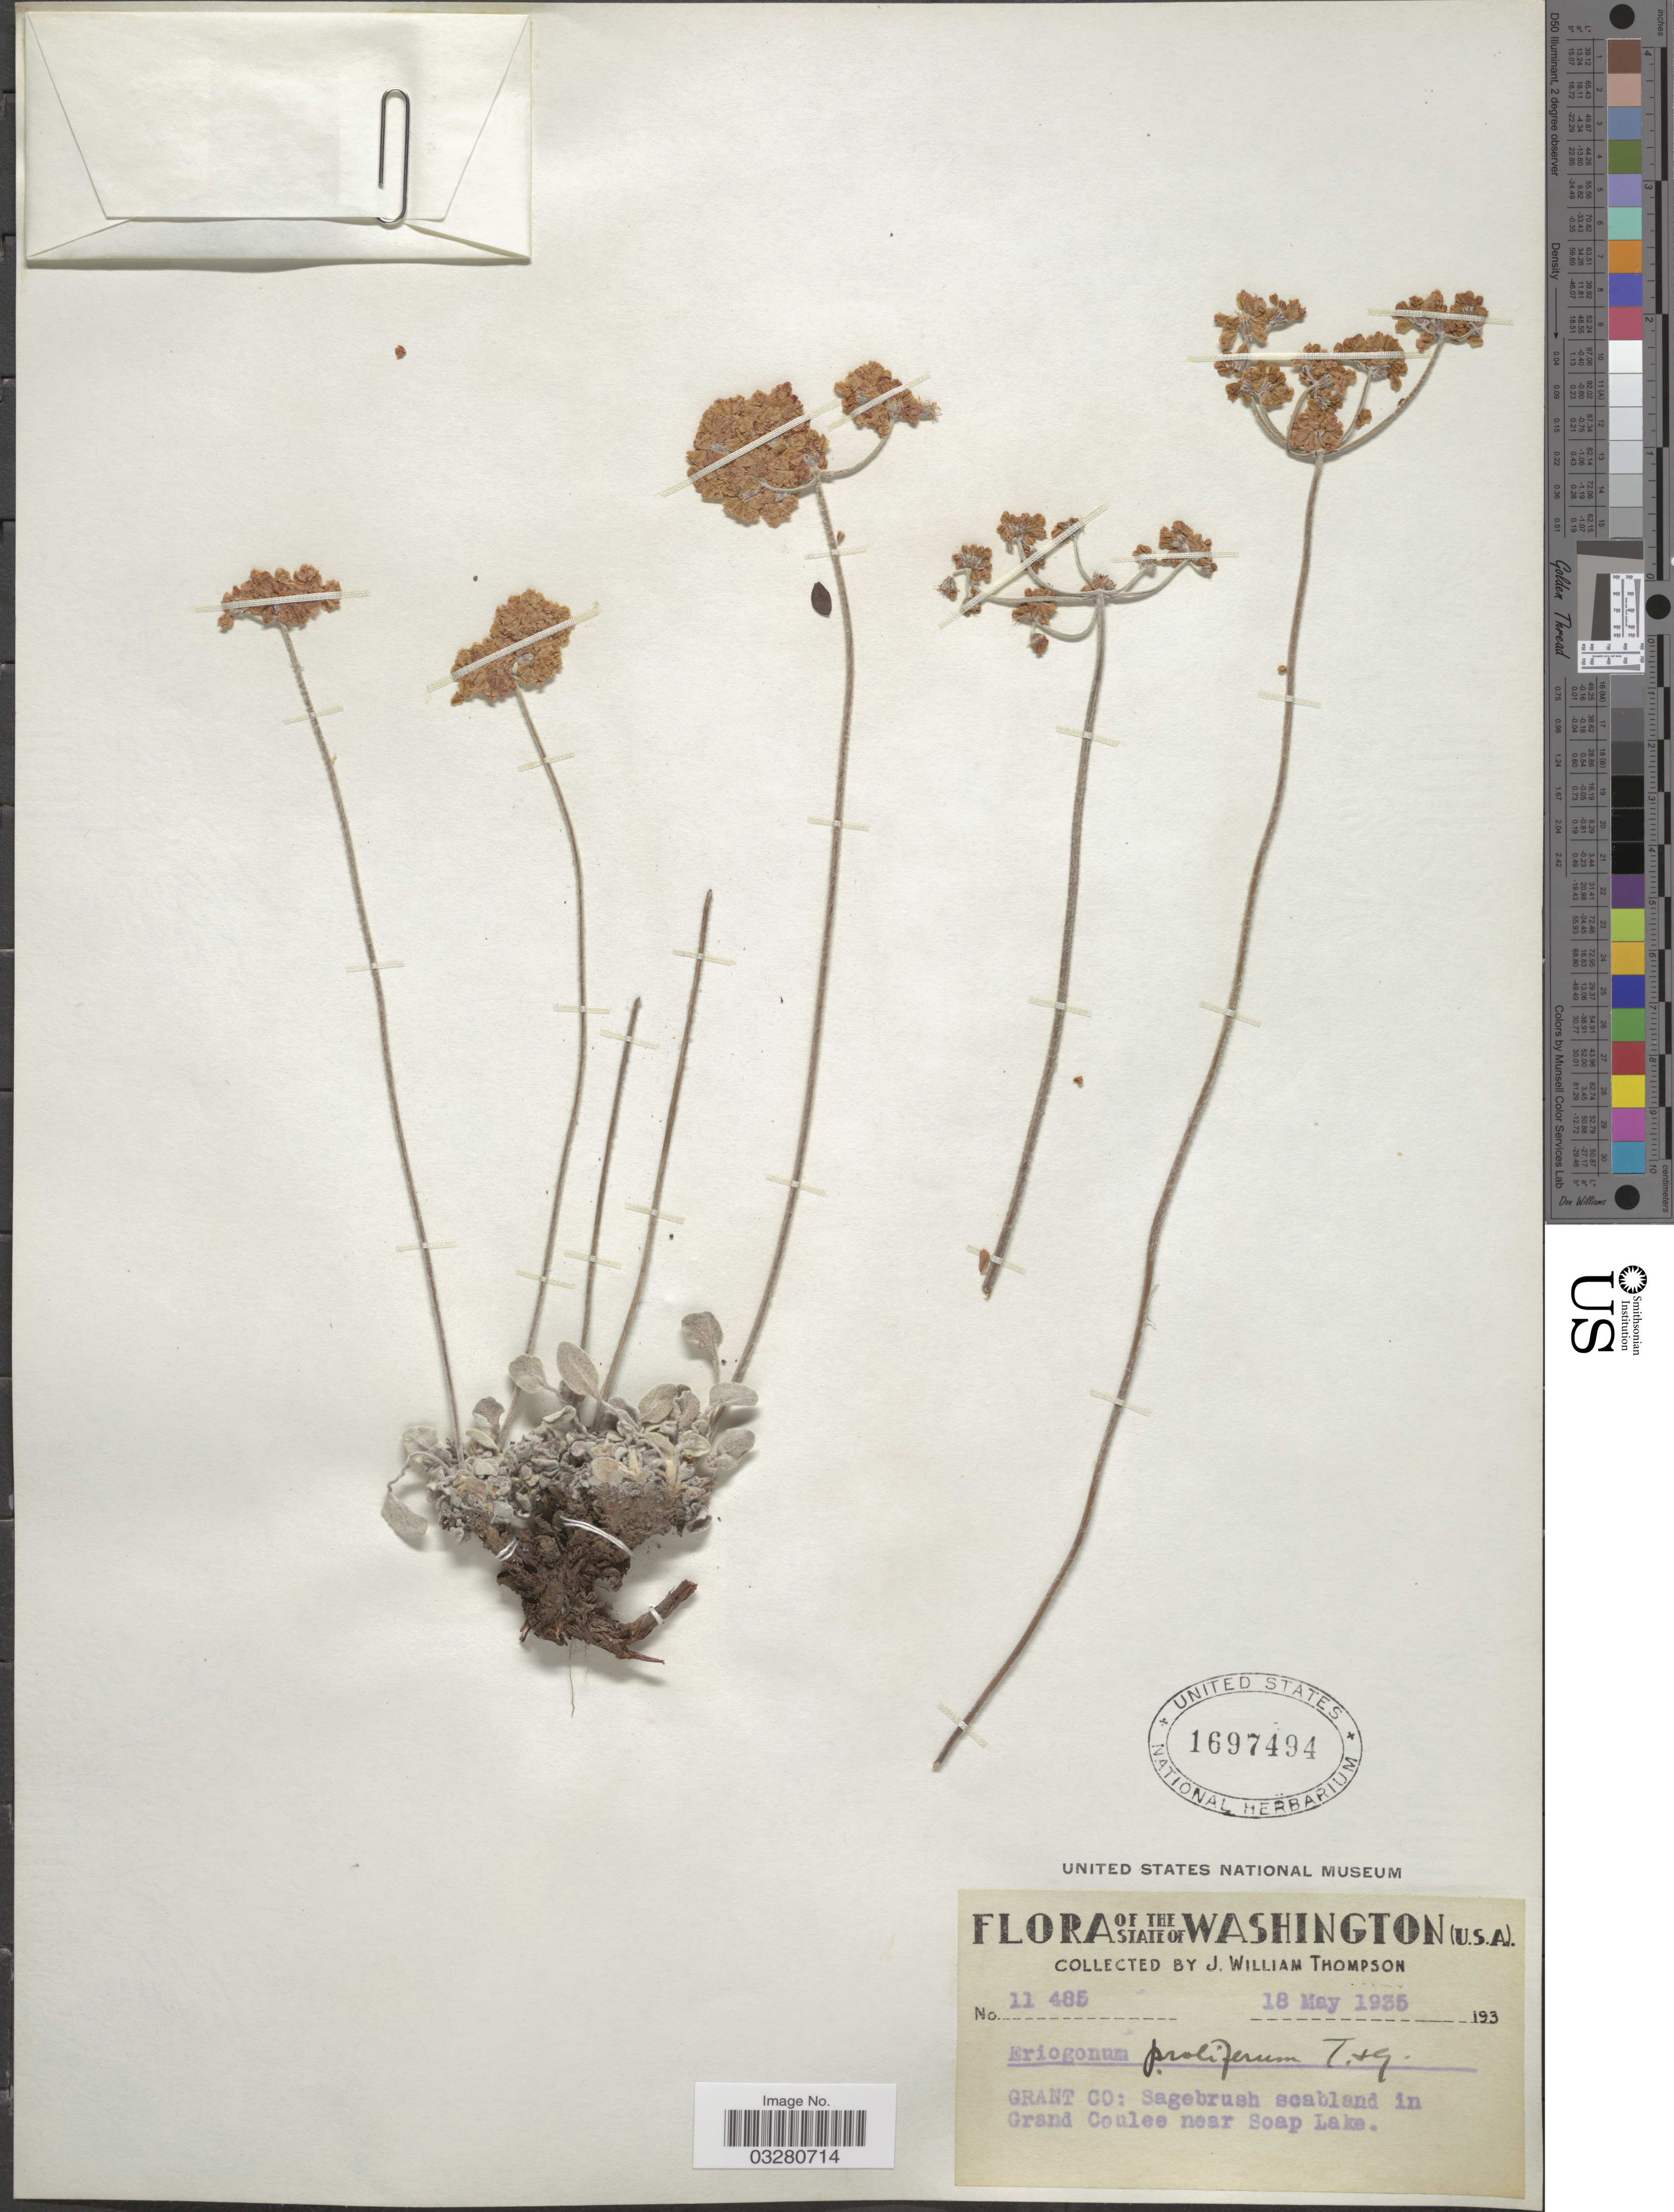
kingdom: Plantae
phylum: Tracheophyta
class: Magnoliopsida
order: Caryophyllales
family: Polygonaceae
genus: Eriogonum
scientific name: Eriogonum strictum subsp. proliferum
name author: (Torr. & A. Gray) S. Stokes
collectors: J. W. Thompson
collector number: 11485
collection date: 1935-05-18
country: United States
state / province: Washington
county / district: Grant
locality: Grant Co: Sagebrush scabland in Grand Coulee near Soap Lake.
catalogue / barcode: US 1697494